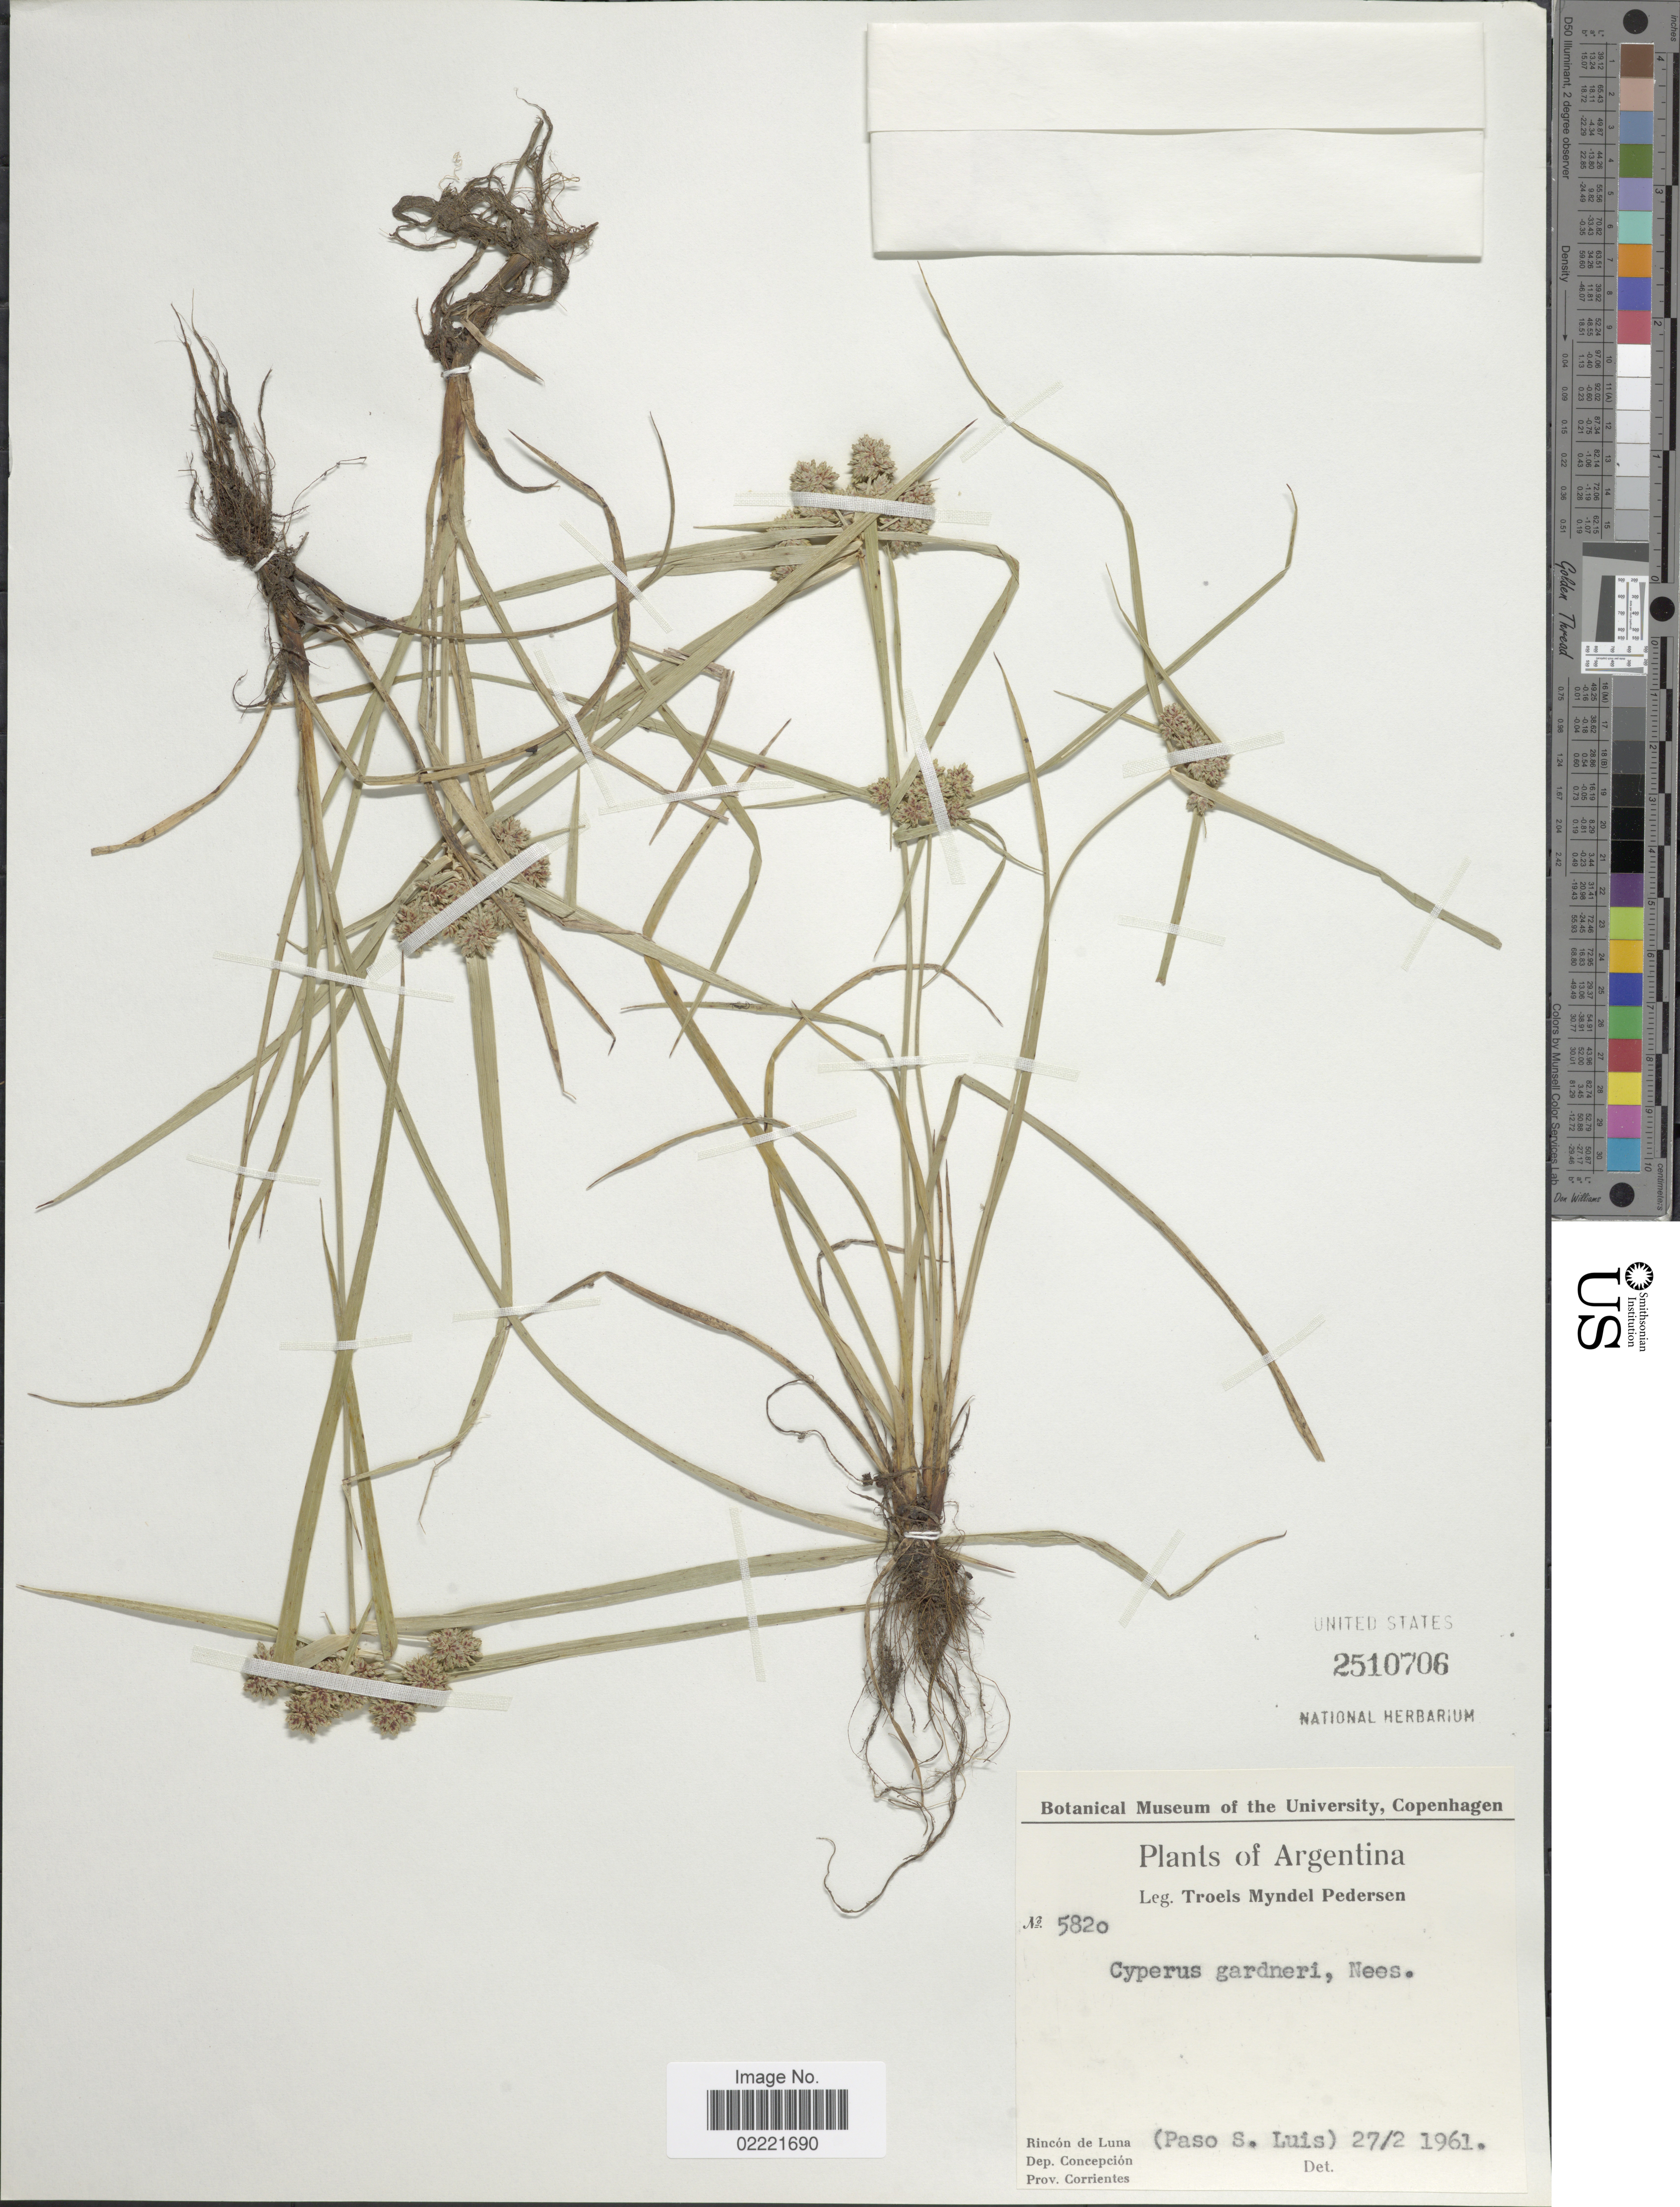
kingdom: Plantae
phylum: Tracheophyta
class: Liliopsida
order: Poales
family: Cyperaceae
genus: Cyperus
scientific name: Cyperus gardneri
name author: Nees in Mart.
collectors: T. Pederson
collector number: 5820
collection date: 1961-02-27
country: Argentina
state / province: Corrientes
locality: Rincón de Luna. Dep. Concepción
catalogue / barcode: US 2510706